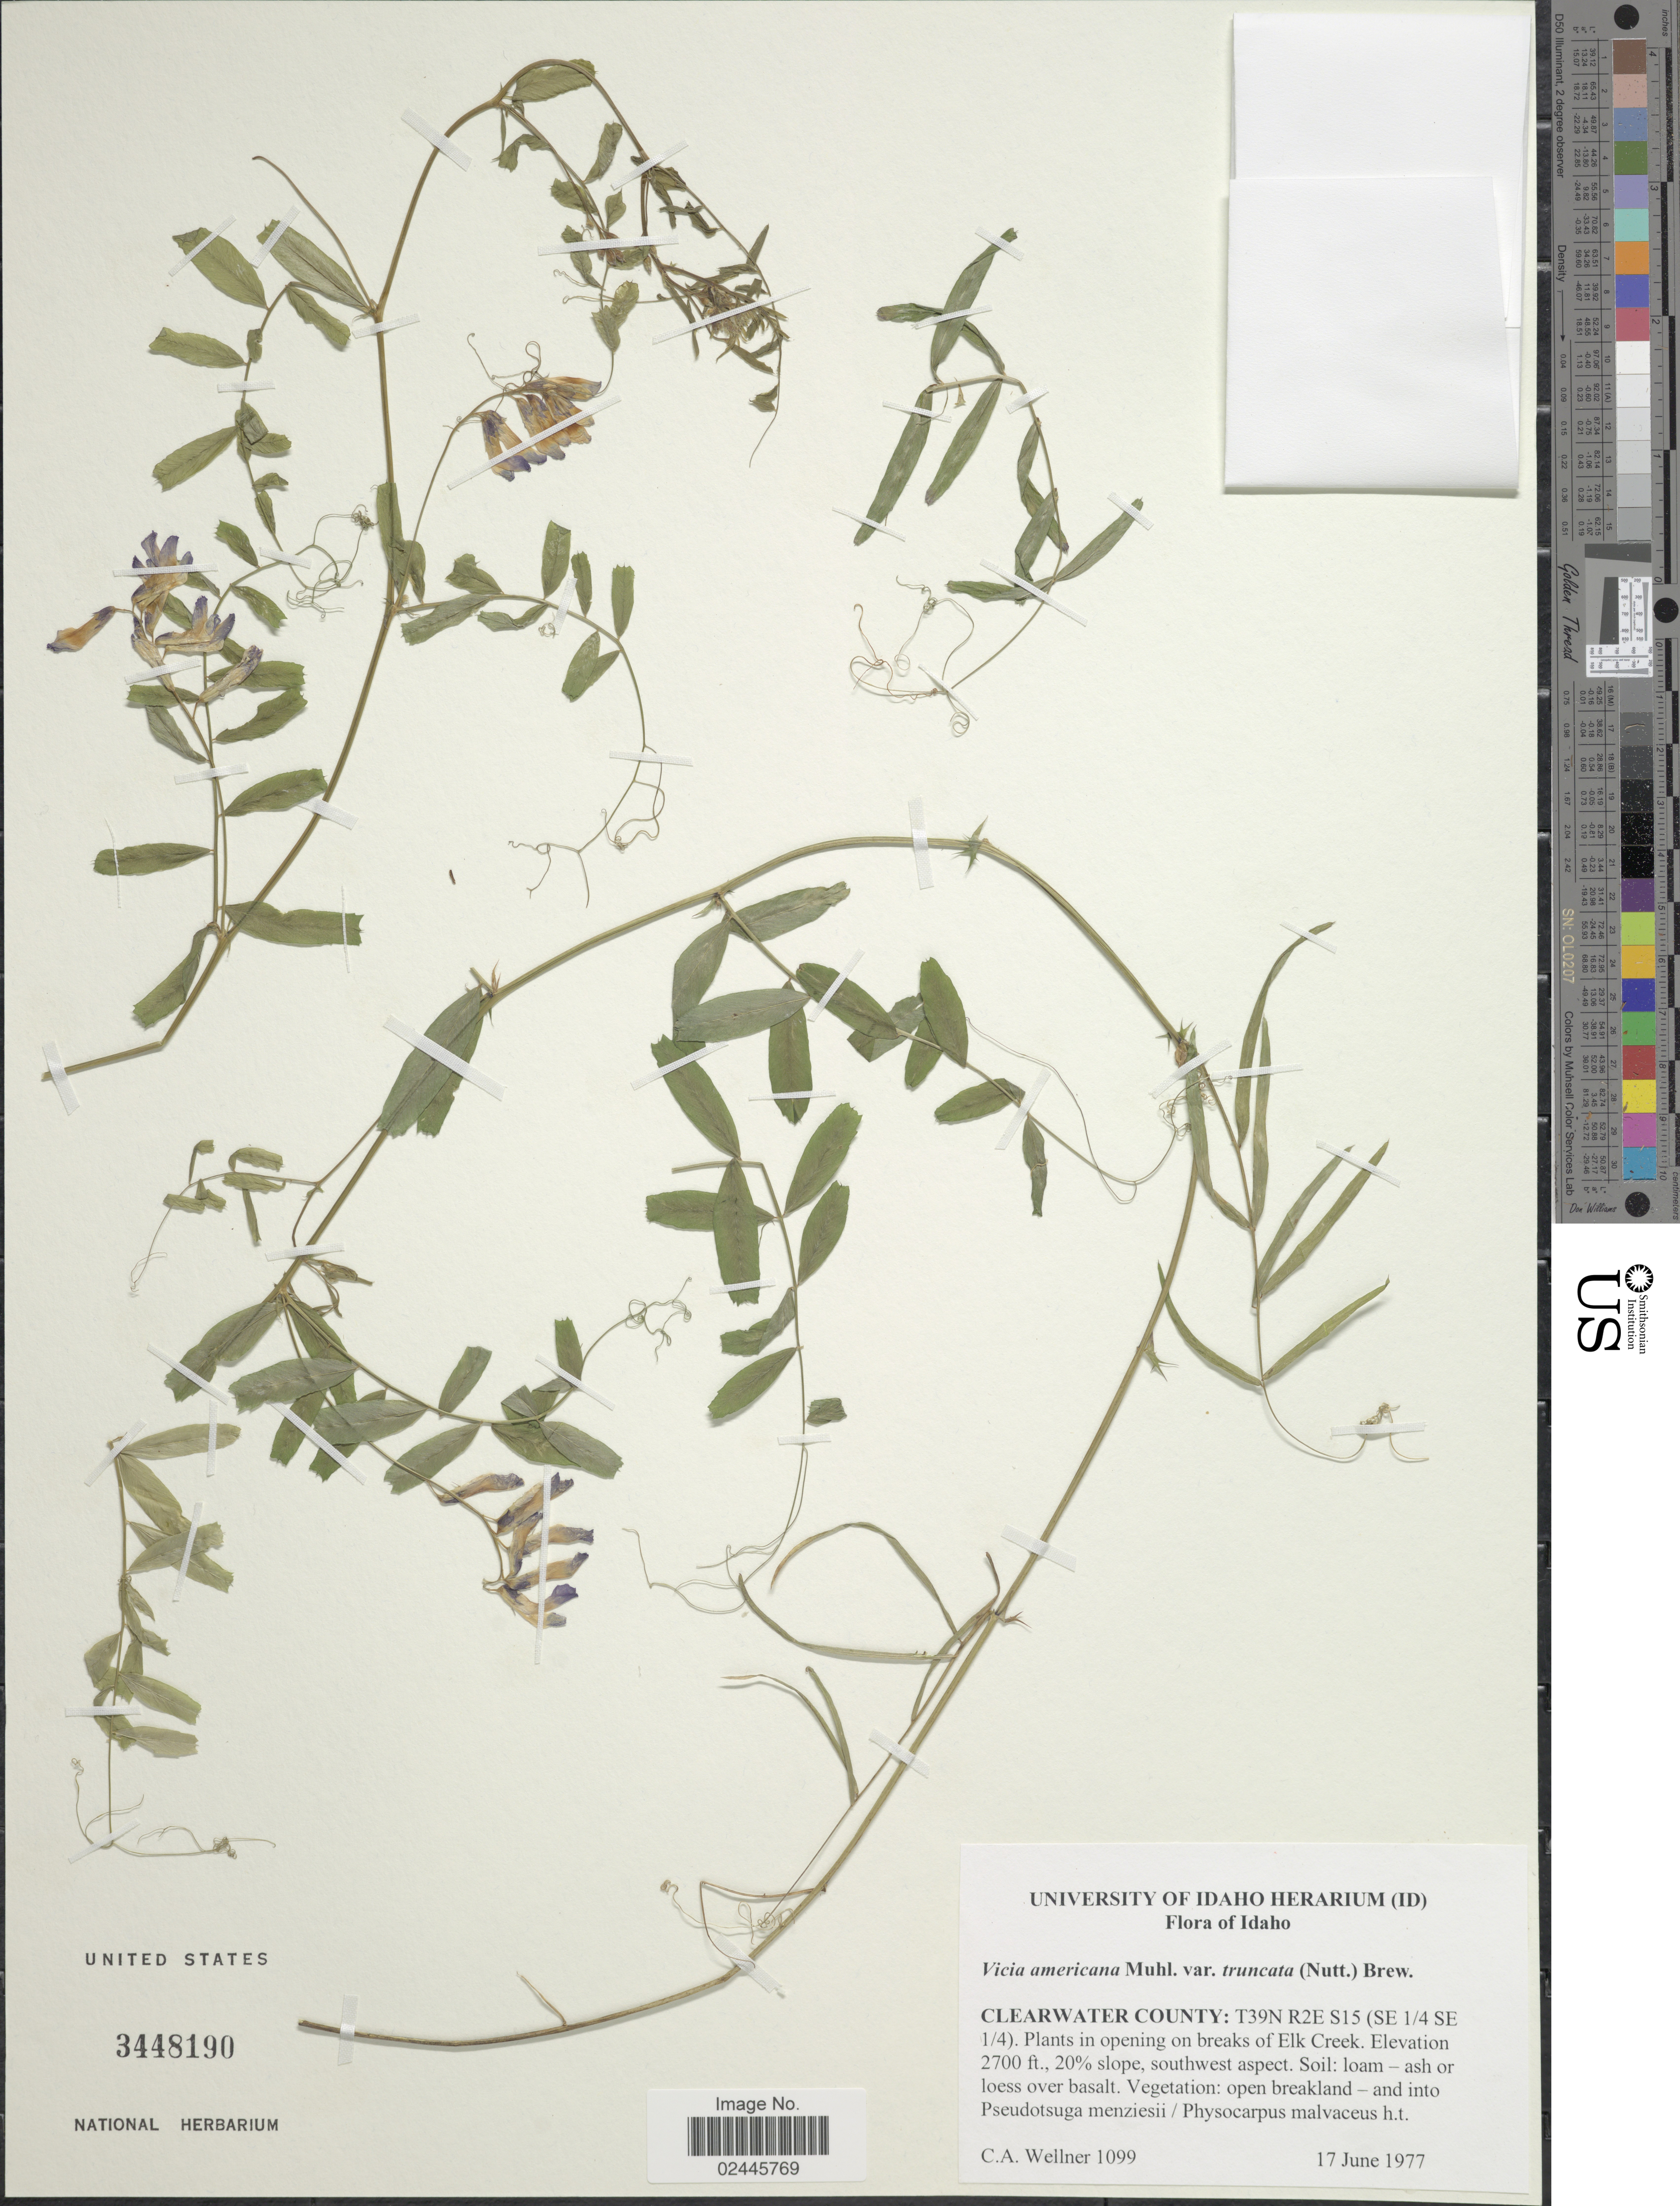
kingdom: Plantae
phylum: Tracheophyta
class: Magnoliopsida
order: Fabales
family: Fabaceae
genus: Vicia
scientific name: Vicia americana var. truncata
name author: (Nutt.) W.H. Brewer ex S. Watson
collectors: C. Wellner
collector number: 1099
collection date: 1977-06-17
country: United States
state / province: Idaho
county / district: Clearwater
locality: T39N R2E S15 (SE 1/4SE 1/4). In opening on breaks of Elk Creek.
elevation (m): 823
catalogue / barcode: US 3448190